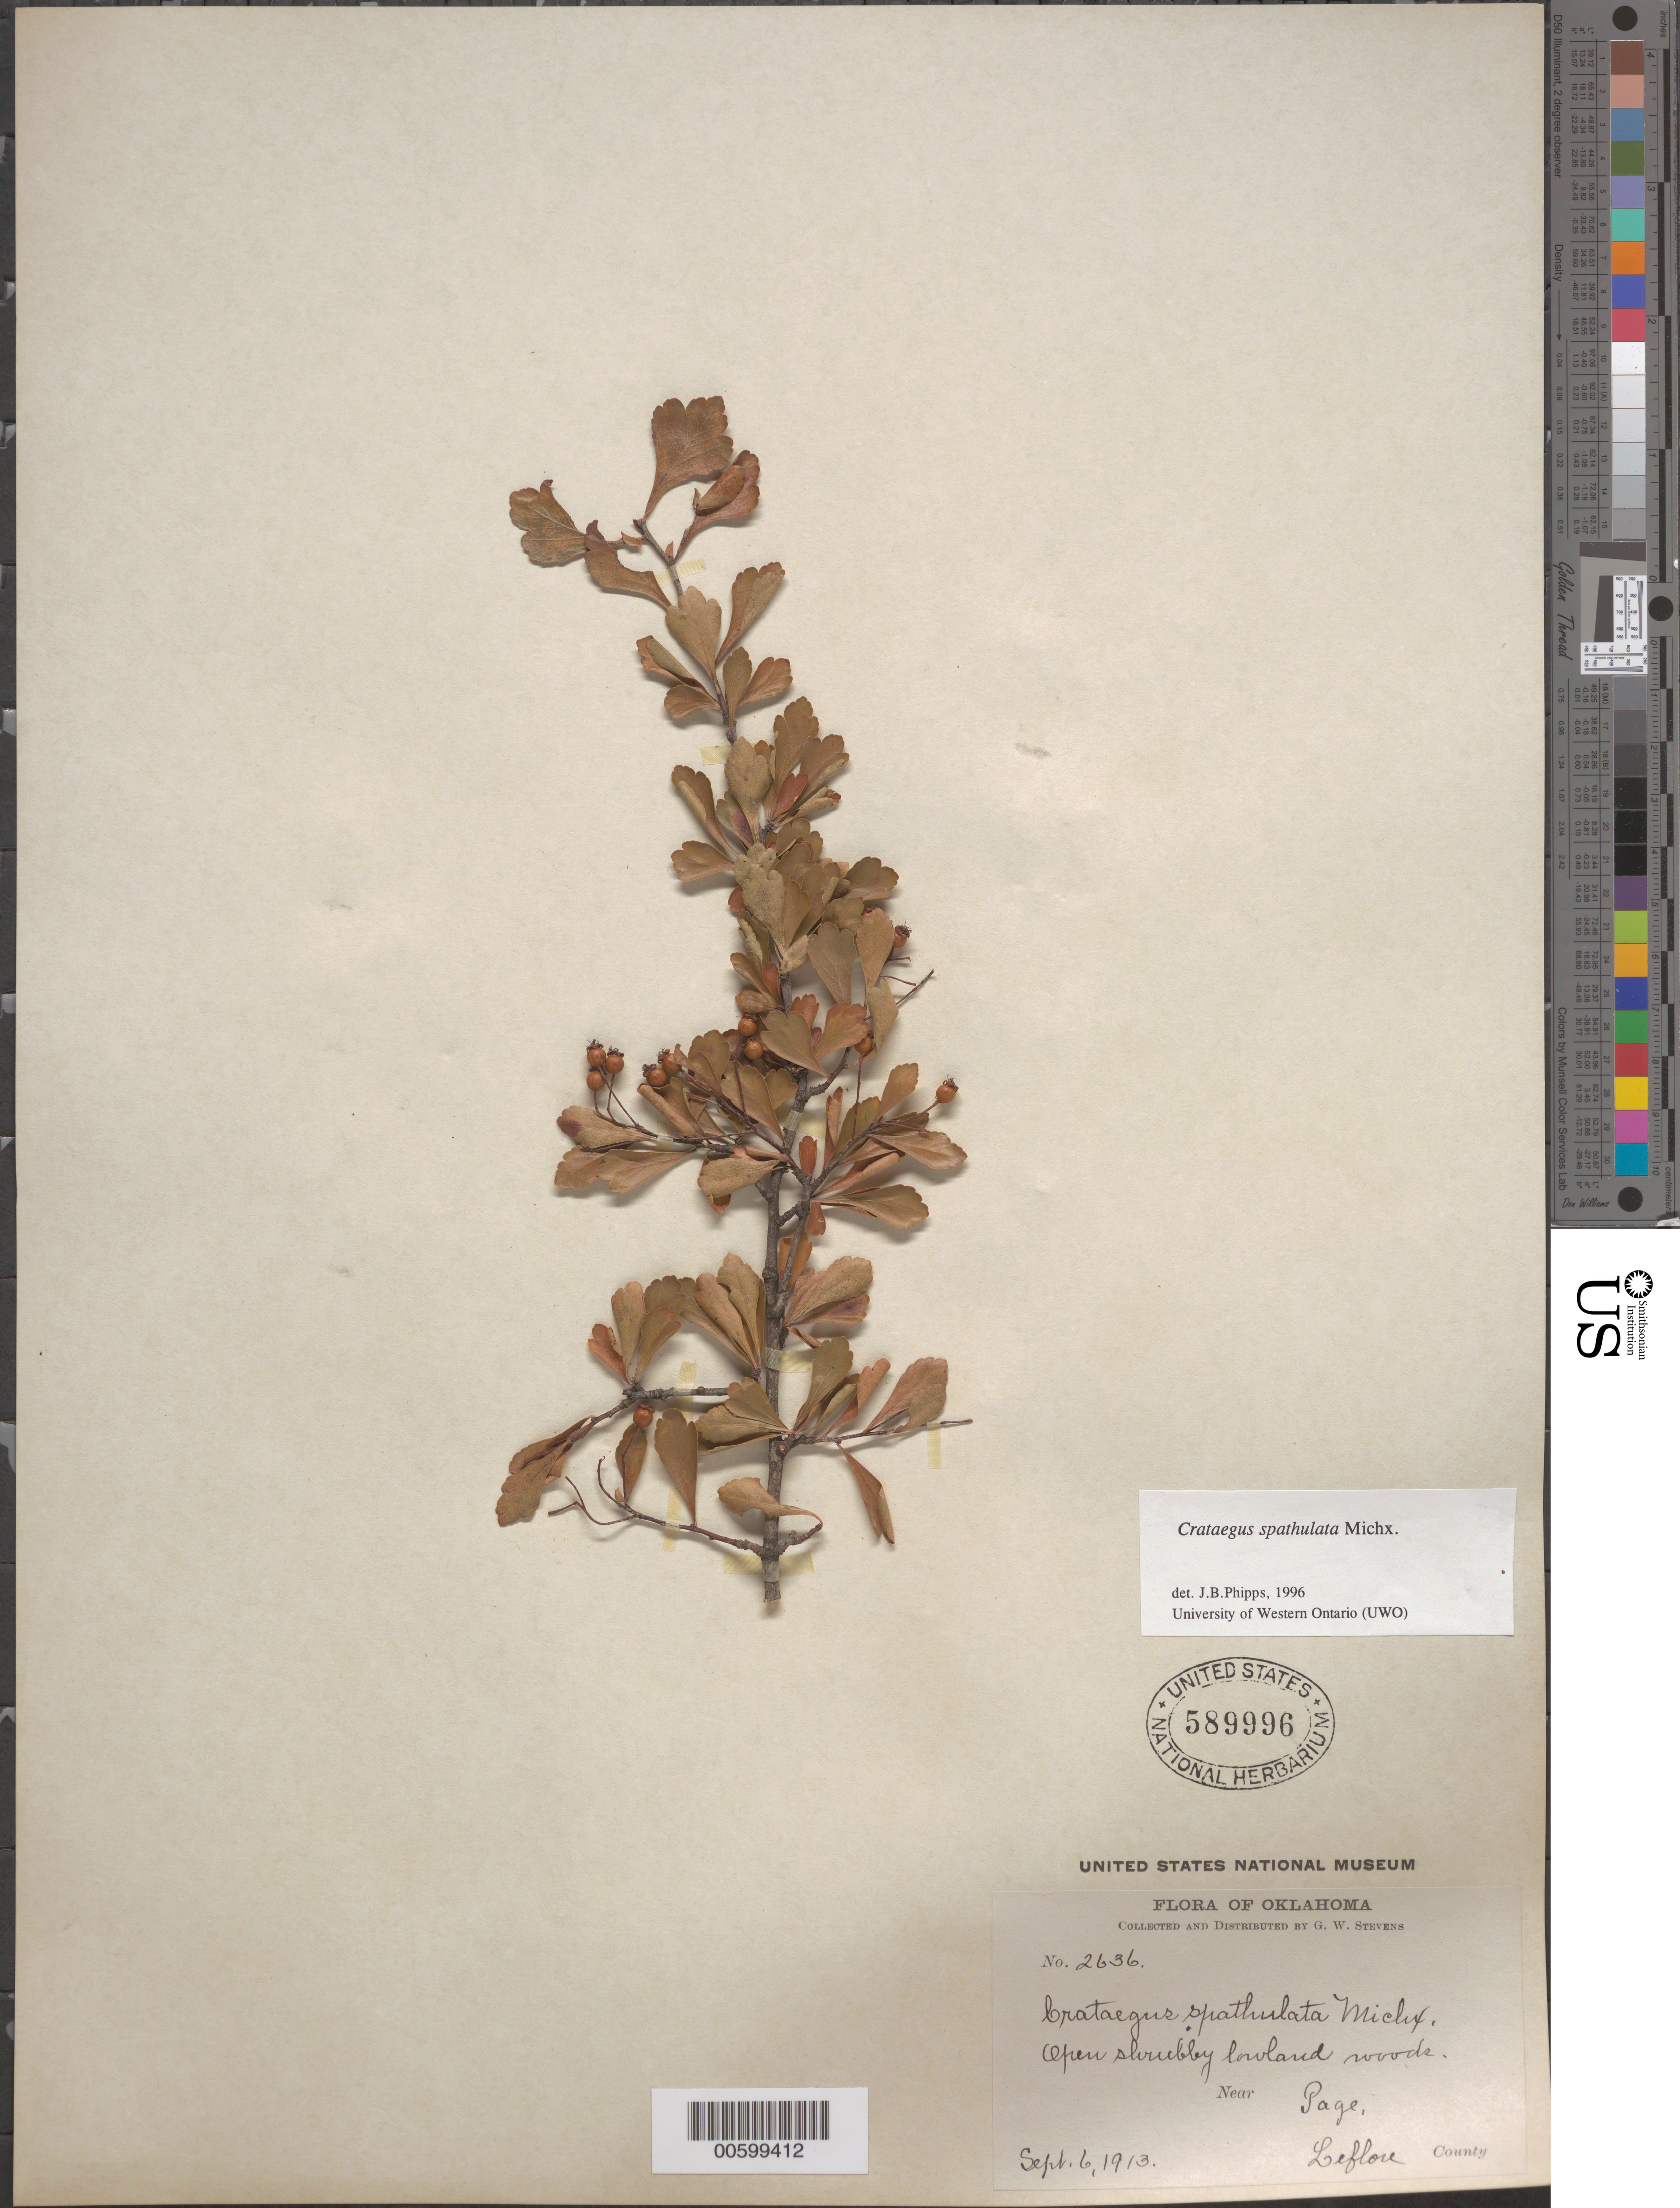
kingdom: Plantae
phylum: Tracheophyta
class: Magnoliopsida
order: Rosales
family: Rosaceae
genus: Crataegus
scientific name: Crataegus spathulata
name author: Michx.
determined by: Phipps, James B., (UWO), University of Western Ontario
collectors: G. W. Stevens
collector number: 2636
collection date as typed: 06 Sep 1913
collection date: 1913-09-06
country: United States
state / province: Oklahoma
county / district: Le Flore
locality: Near Page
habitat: Open shrubby lowland woods.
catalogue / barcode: US 589996